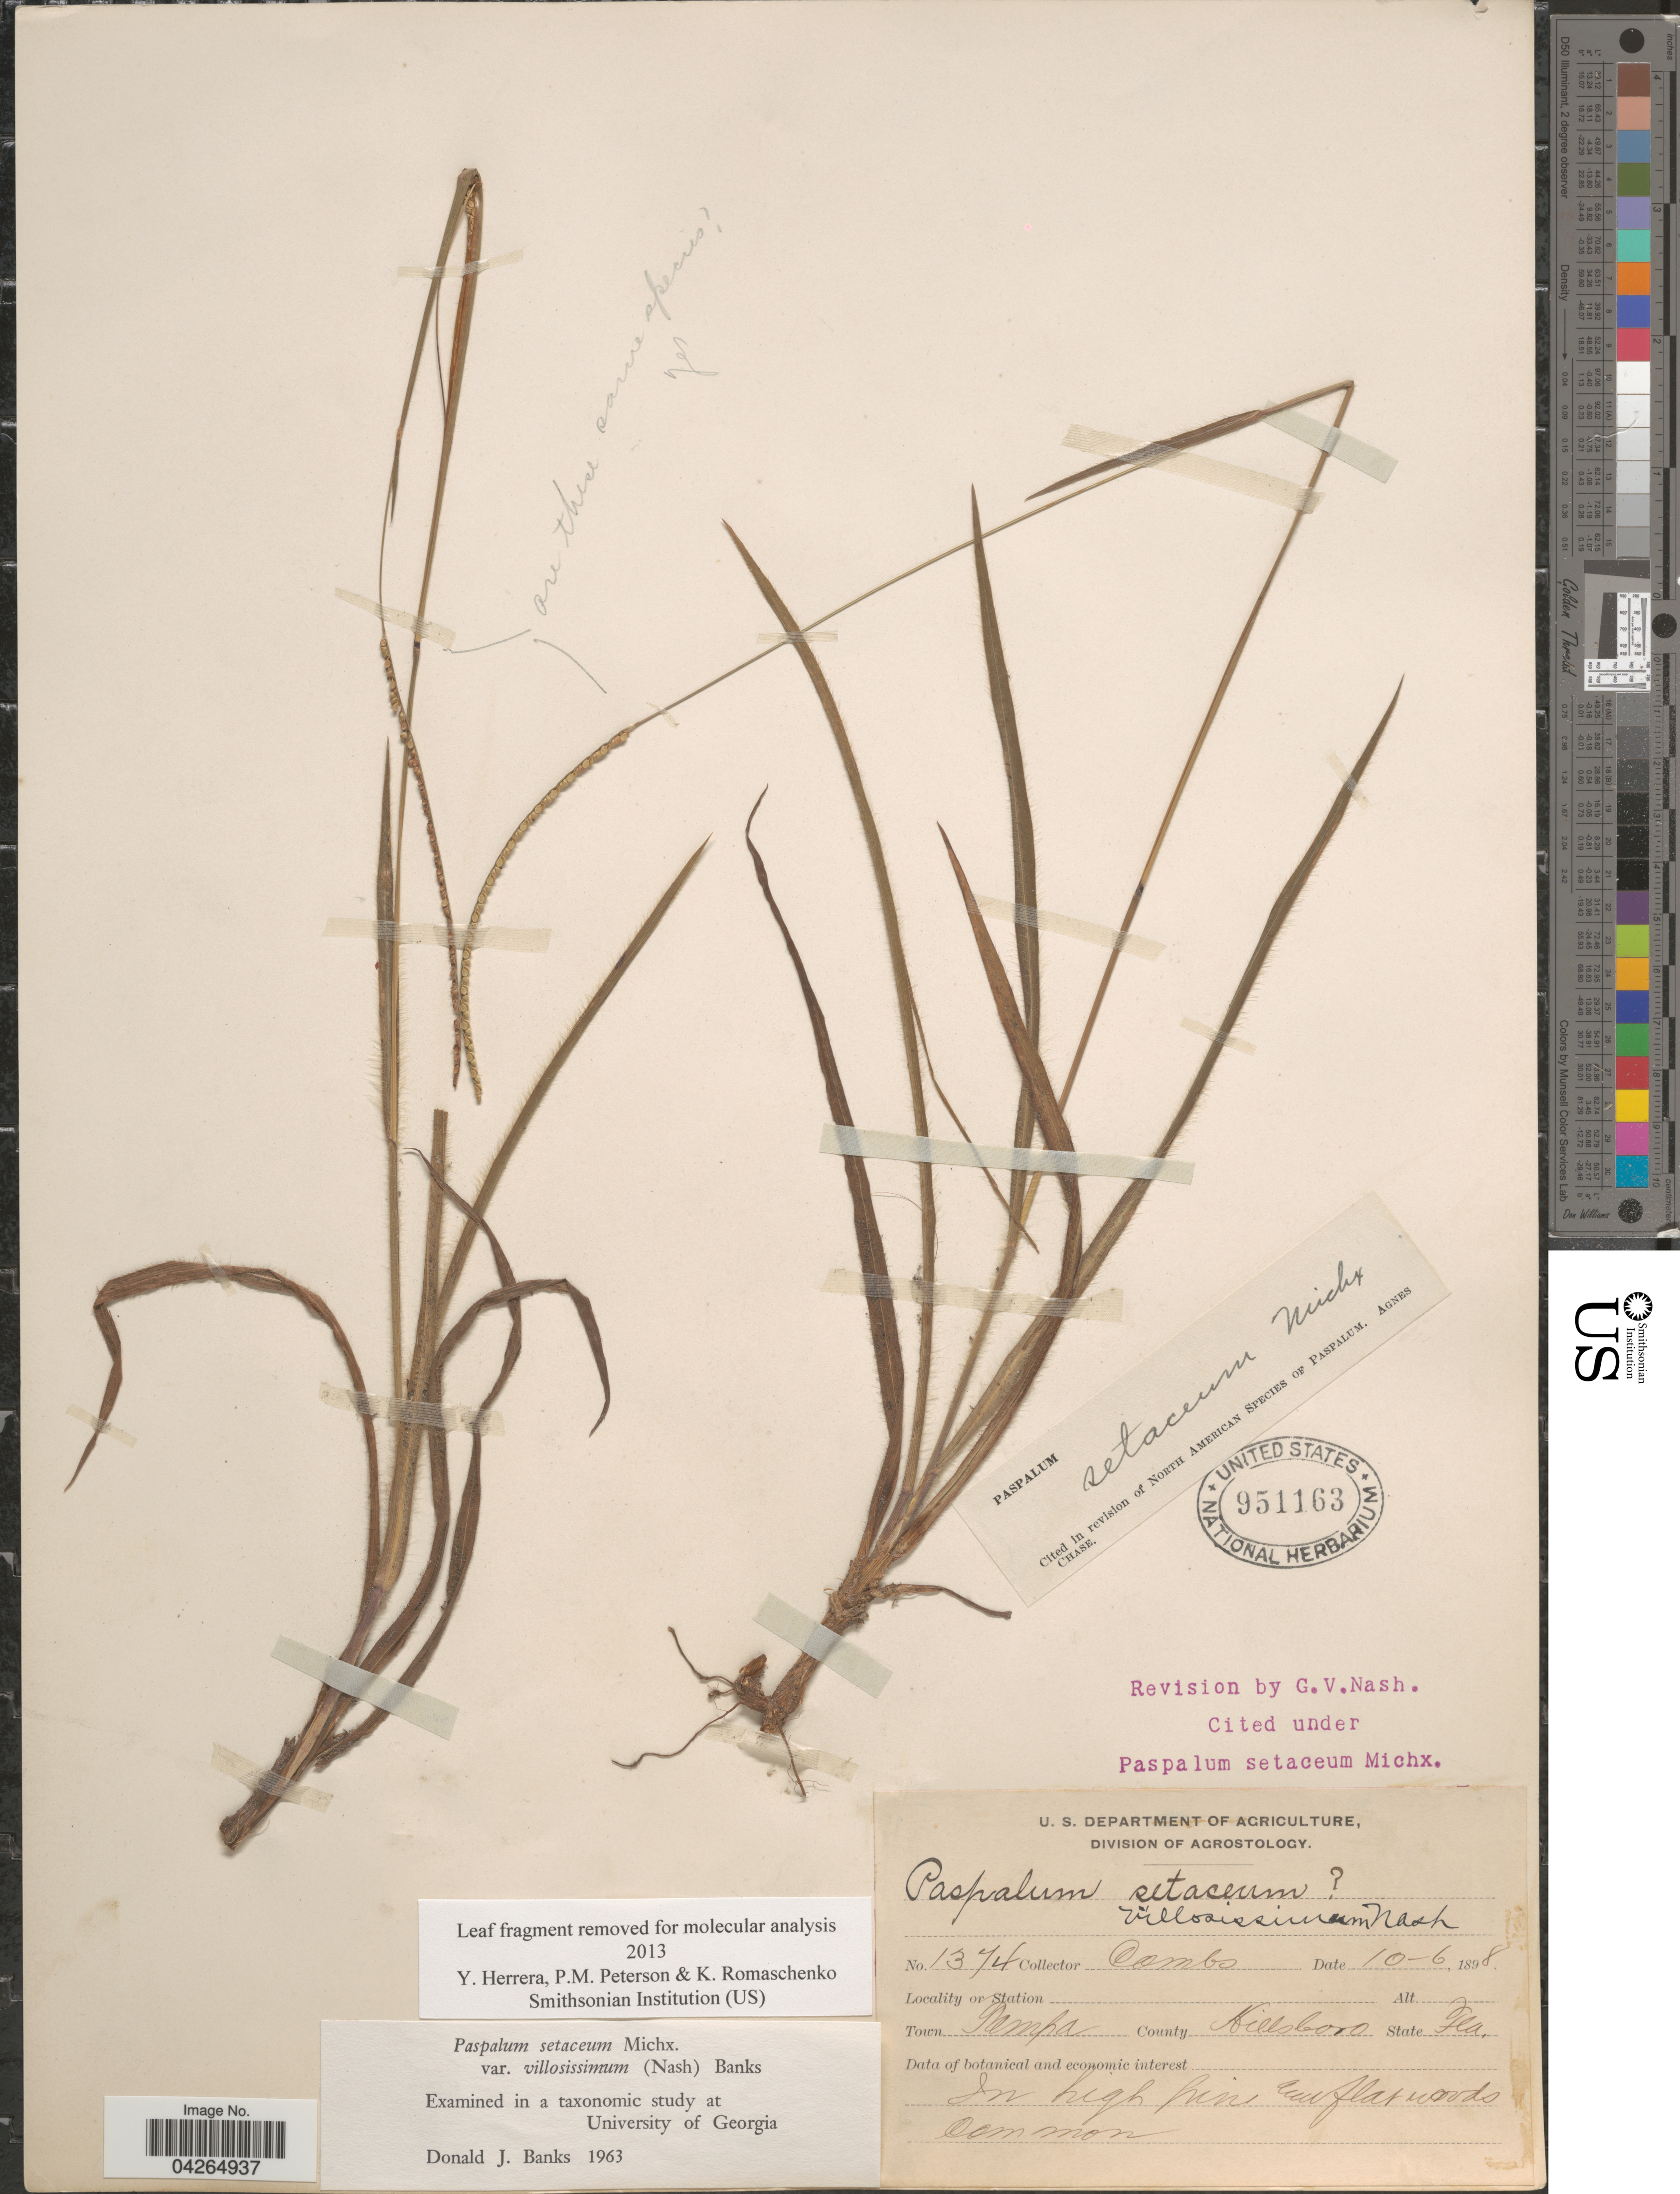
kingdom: Plantae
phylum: Tracheophyta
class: Liliopsida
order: Poales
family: Poaceae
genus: Paspalum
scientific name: Paspalum setaceum var. villosissimum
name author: (Nash) Banks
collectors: -. Combs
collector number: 1374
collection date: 1898-10-06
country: United States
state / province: Florida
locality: Town Tampa. County Hillsboro.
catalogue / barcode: US 951163